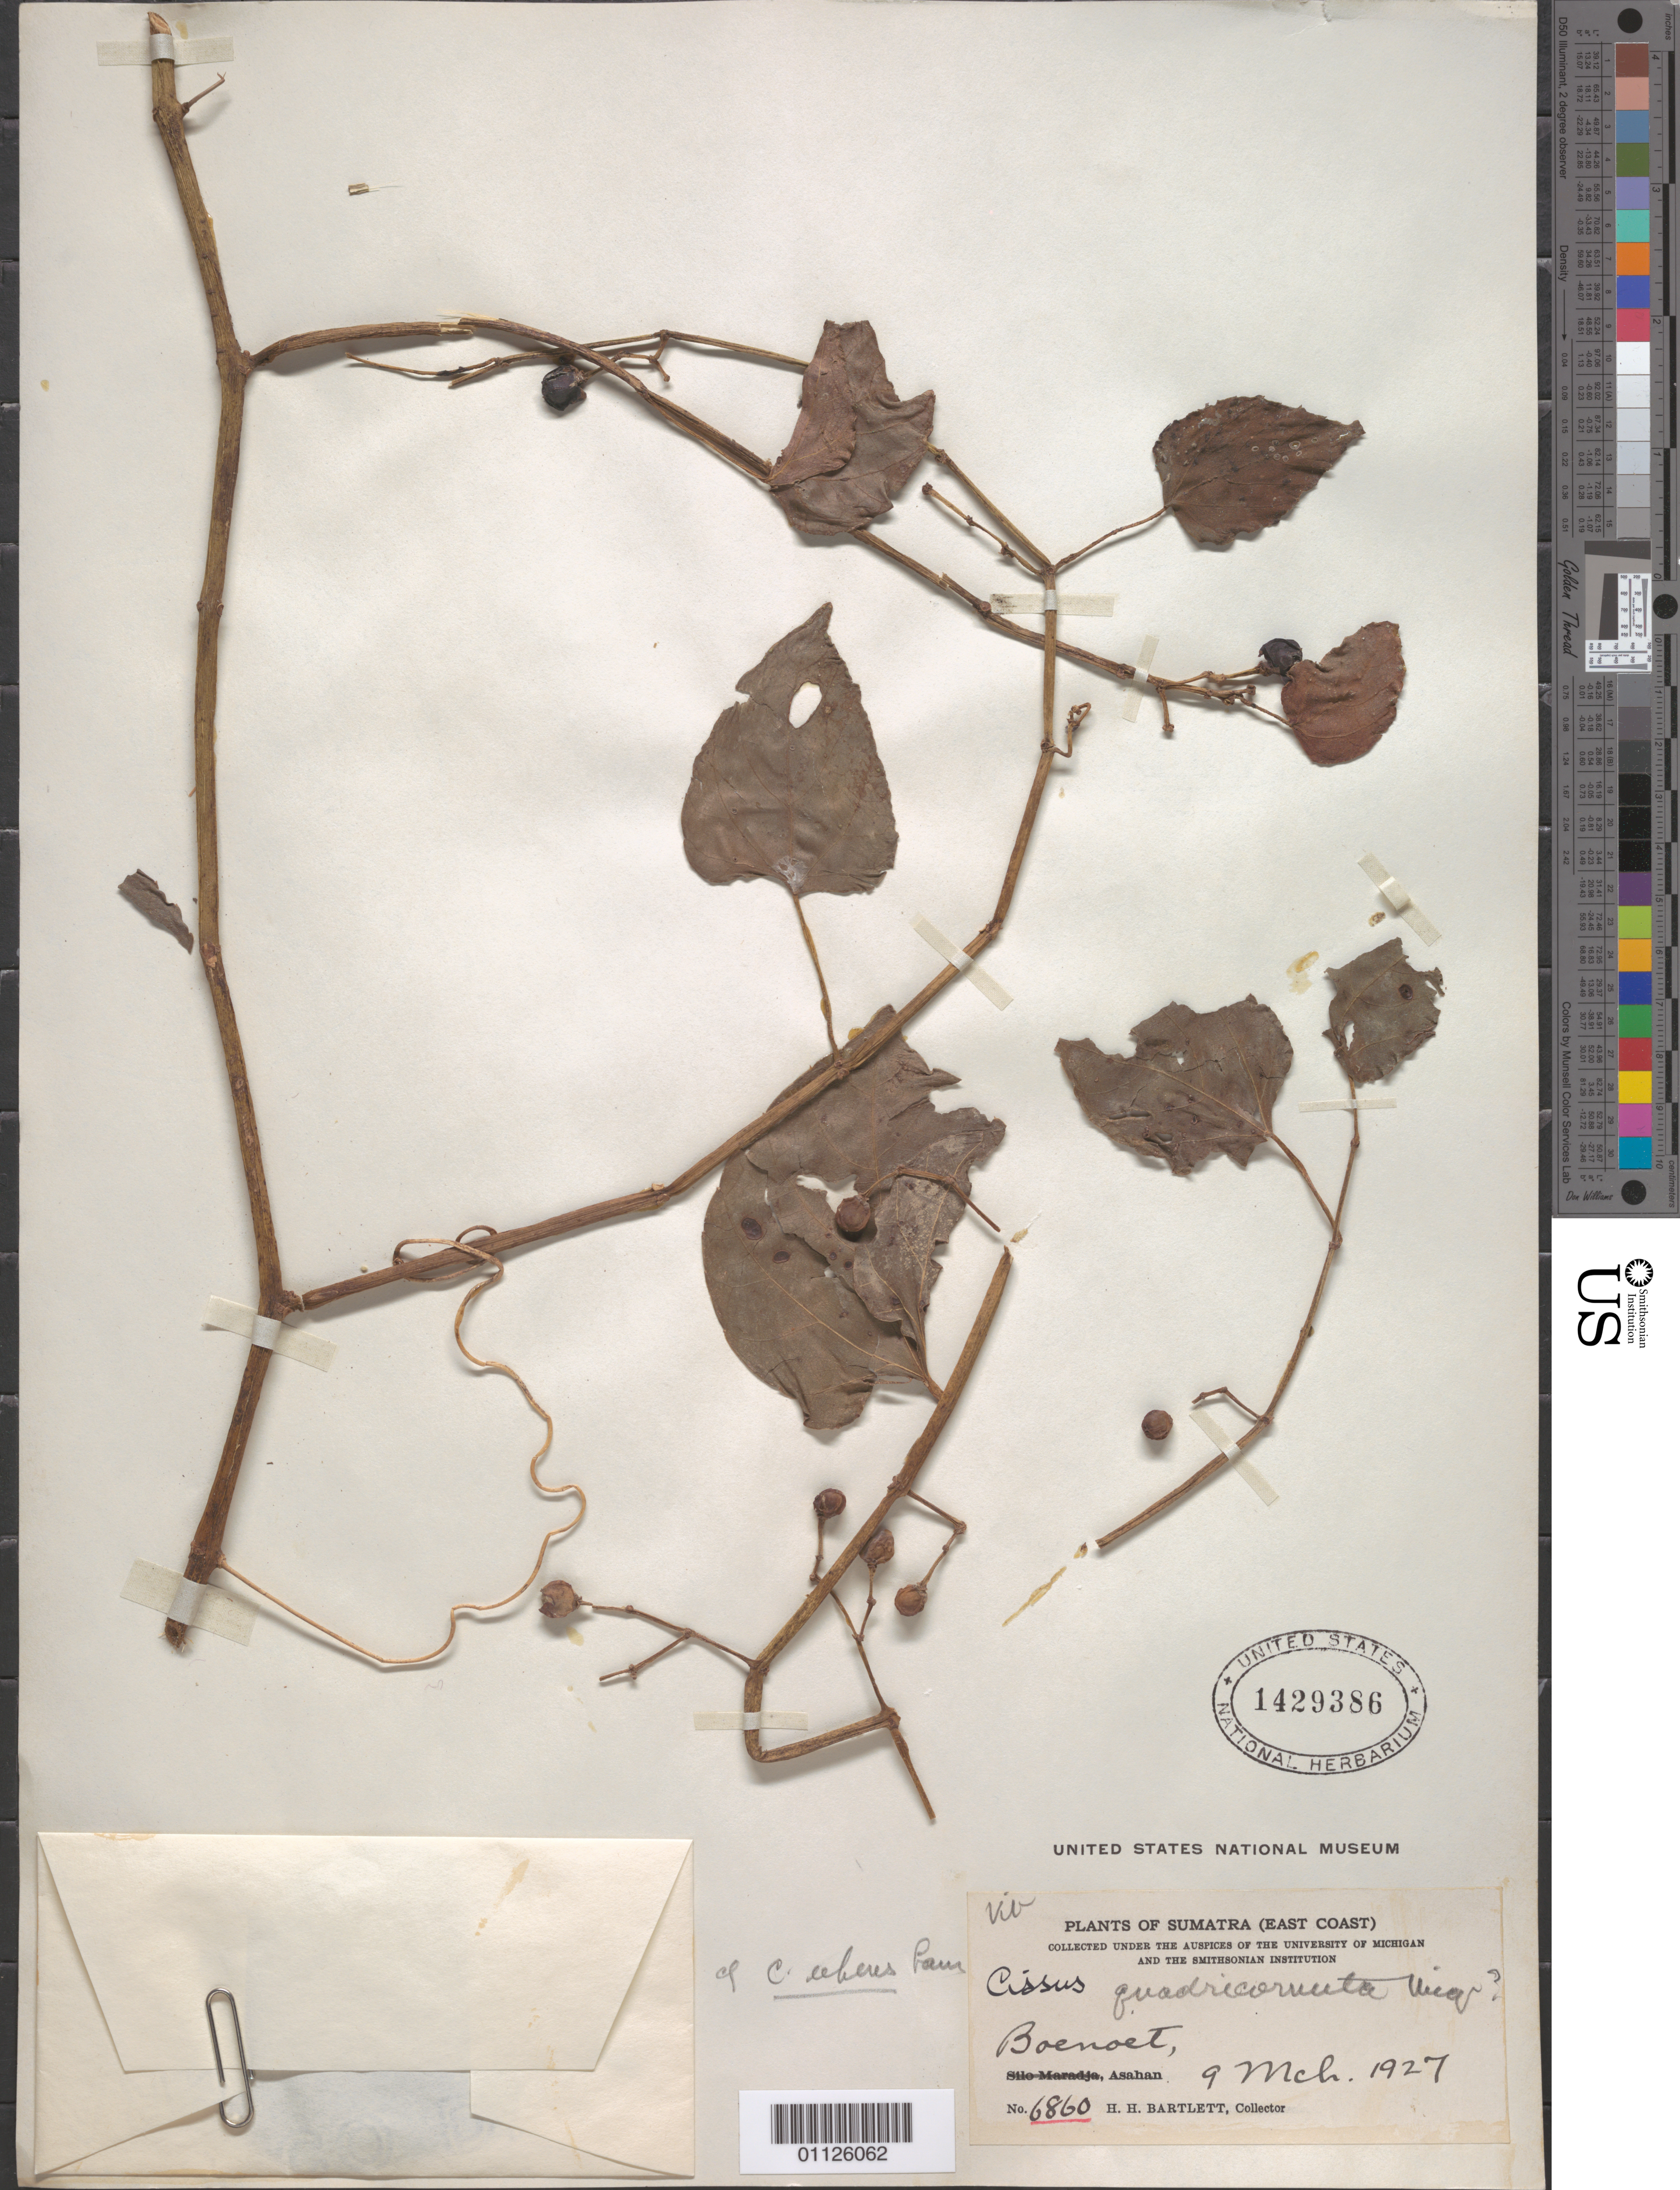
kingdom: Plantae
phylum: Tracheophyta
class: Magnoliopsida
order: Vitales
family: Vitaceae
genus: Cissus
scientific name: Cissus repens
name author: Lam.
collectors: H. H. Bartlett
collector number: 6860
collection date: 1927-03-09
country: Indonesia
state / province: Sumatra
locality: E Coast. Asahan.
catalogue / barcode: US 1429386